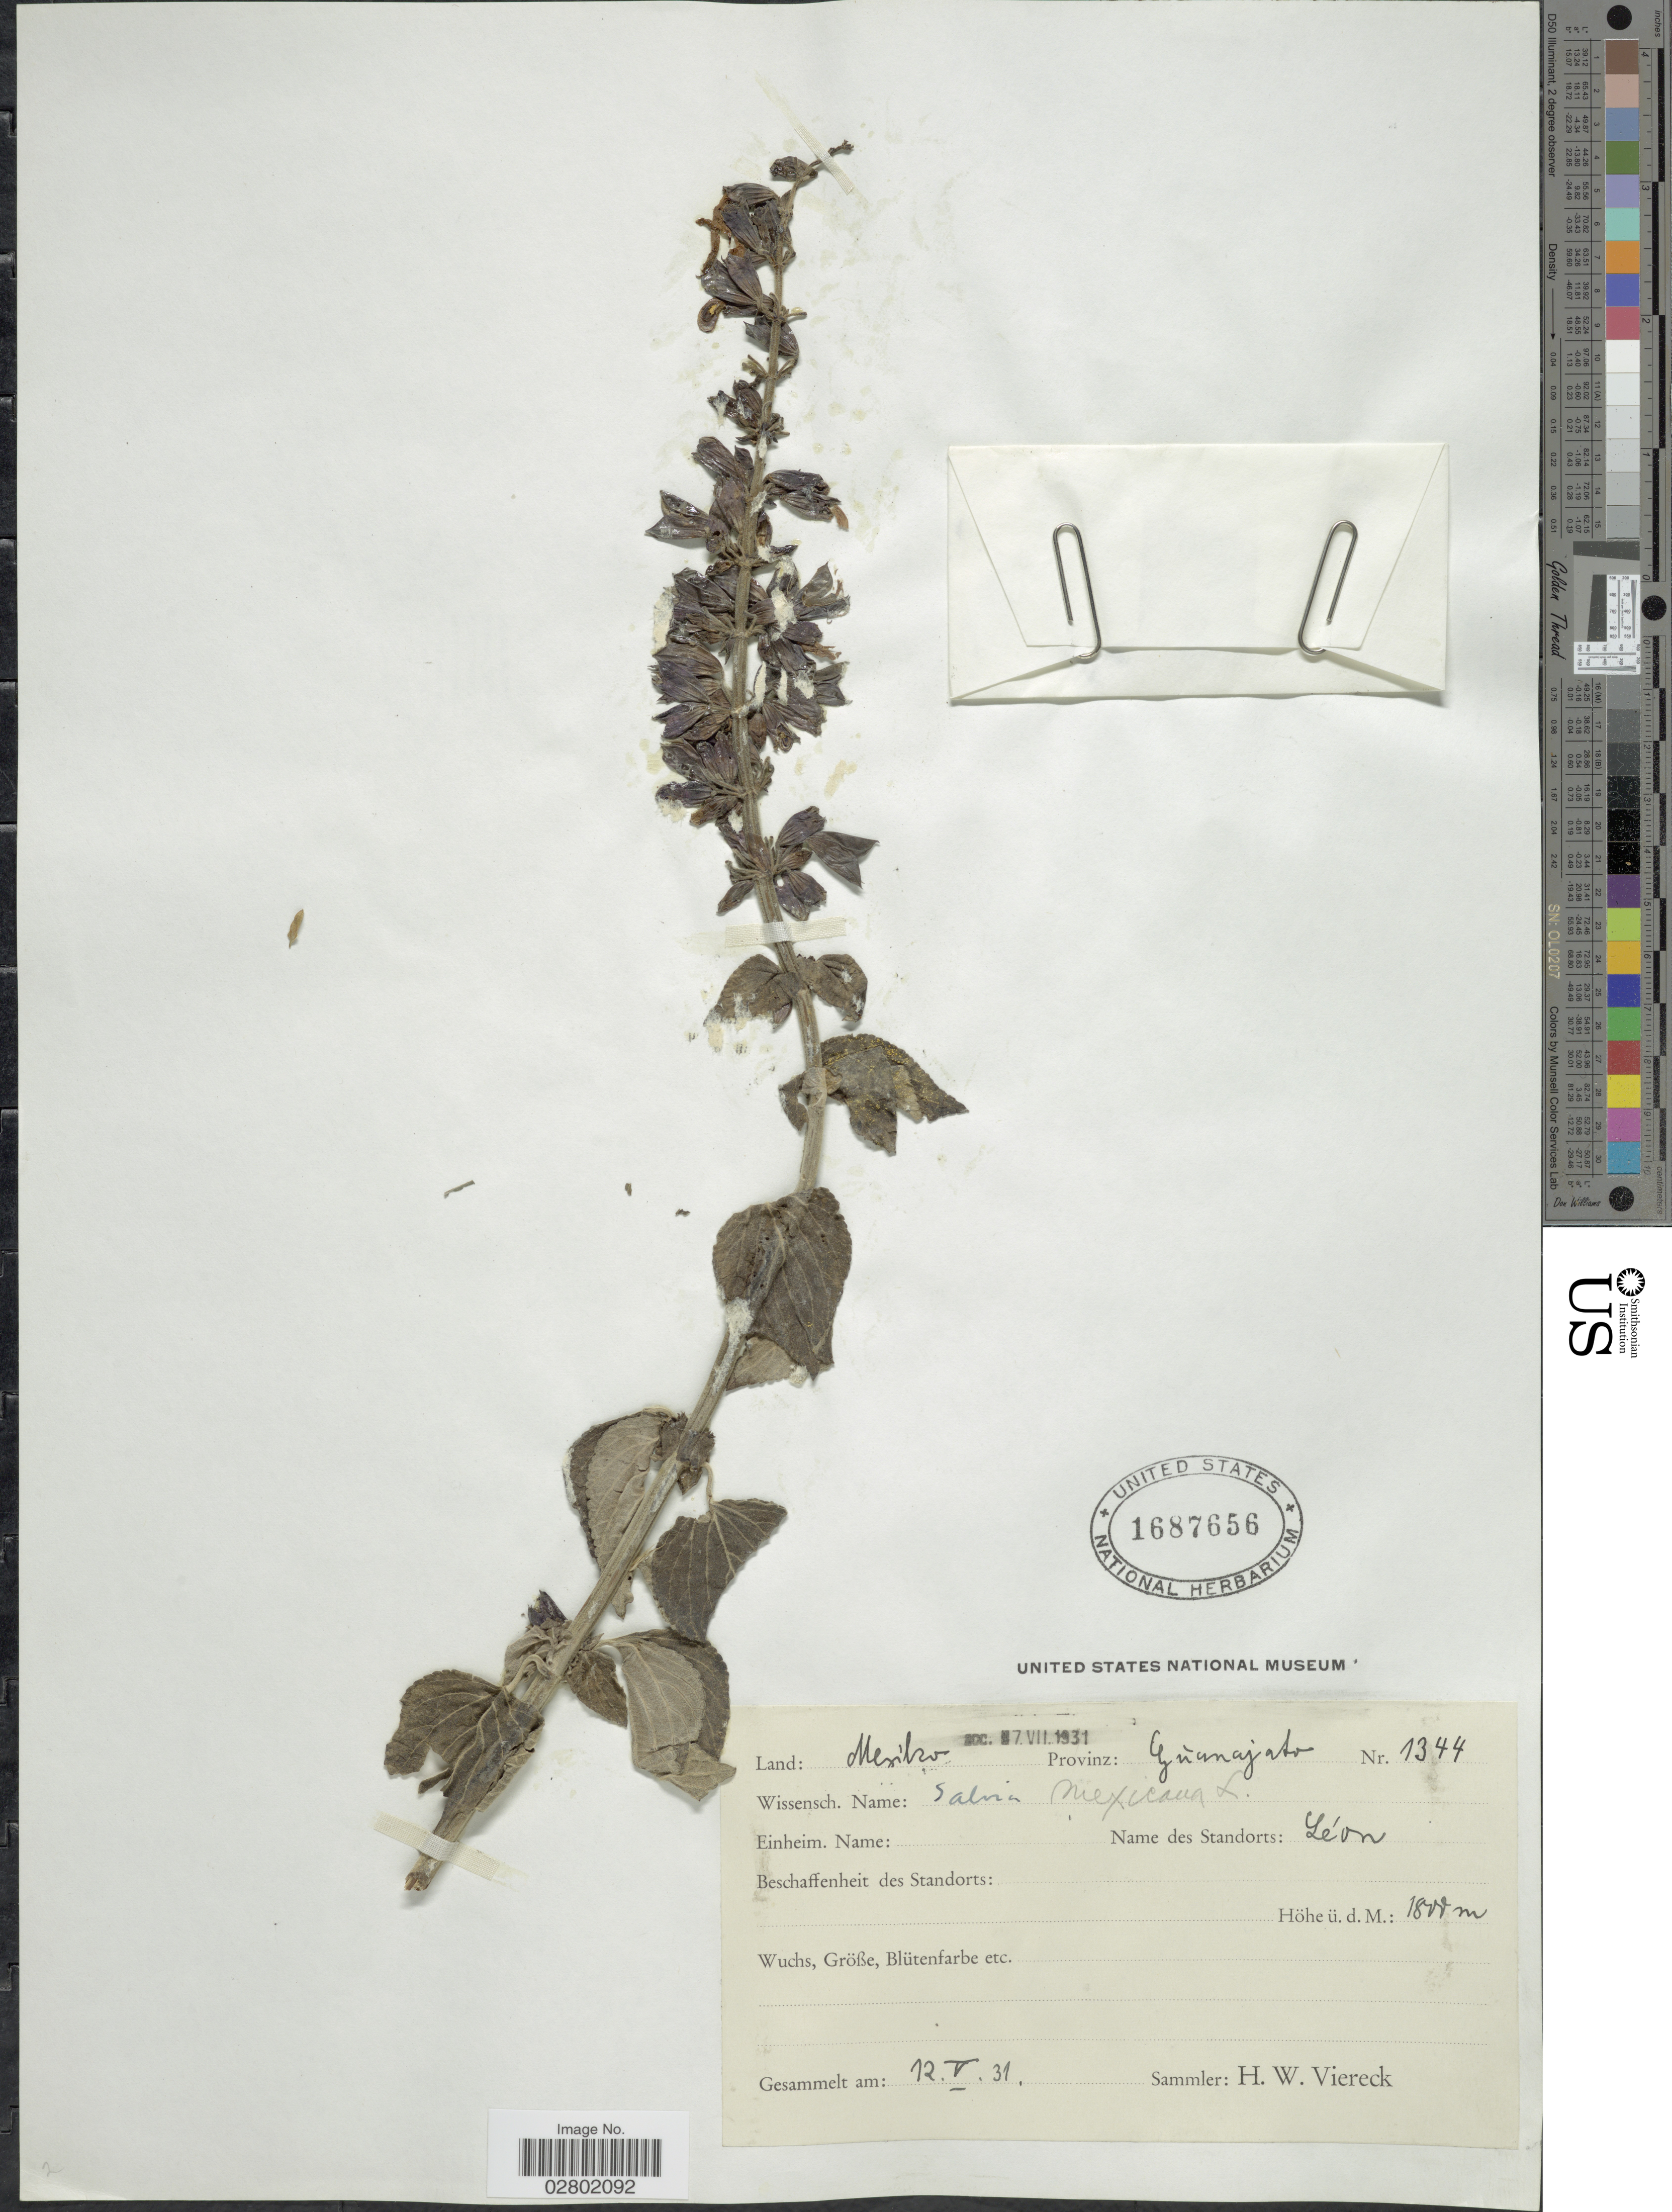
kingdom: Plantae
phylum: Tracheophyta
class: Magnoliopsida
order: Lamiales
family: Lamiaceae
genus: Salvia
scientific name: Salvia mexicana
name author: L.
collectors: H. W. Viereck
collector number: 1344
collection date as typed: Transcribed d/m/y: 12/5/31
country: Mexico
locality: Provinz: Guanajato, Léon.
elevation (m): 1800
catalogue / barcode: US 1687656